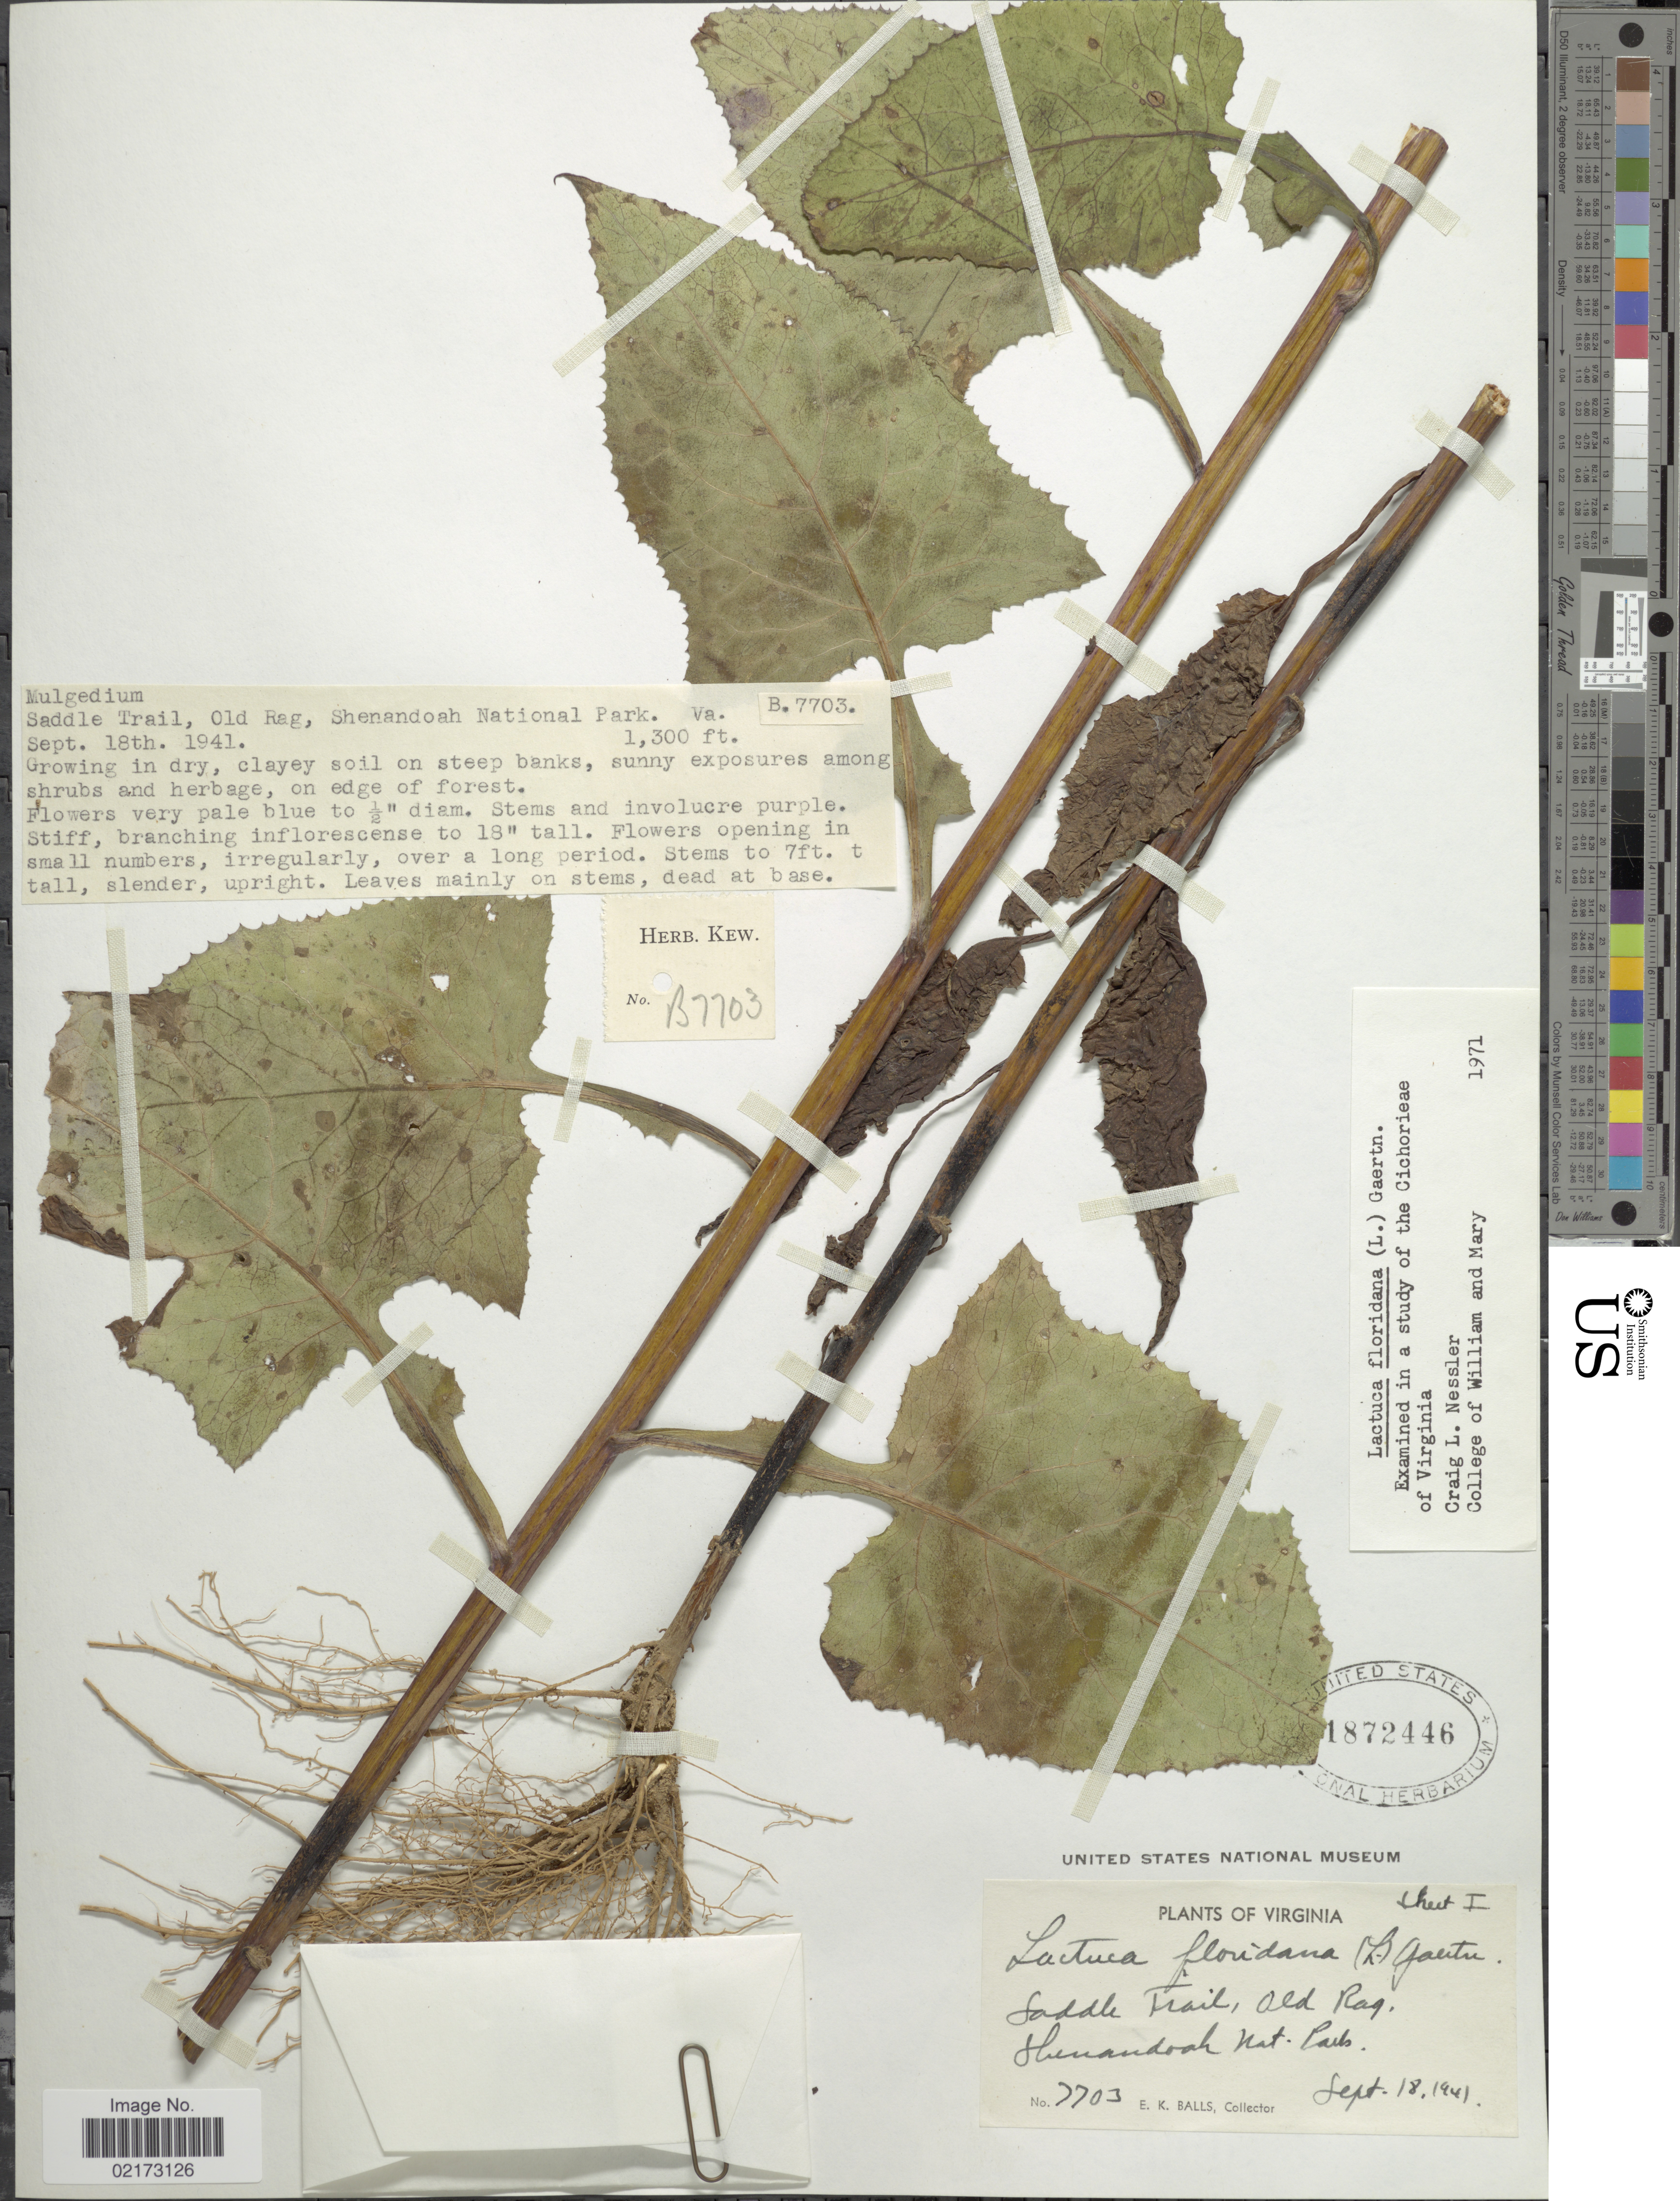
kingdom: Plantae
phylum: Tracheophyta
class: Magnoliopsida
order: Asterales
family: Asteraceae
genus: Lactuca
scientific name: Lactuca floridana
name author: (L.) Gaertn.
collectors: E. K. Balls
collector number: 7703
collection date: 1941-09-18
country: United States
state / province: Virginia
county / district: Madison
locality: Saddle Trail, Old Rag, Shenandoah National Park, Va.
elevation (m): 396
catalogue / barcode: US 1872446